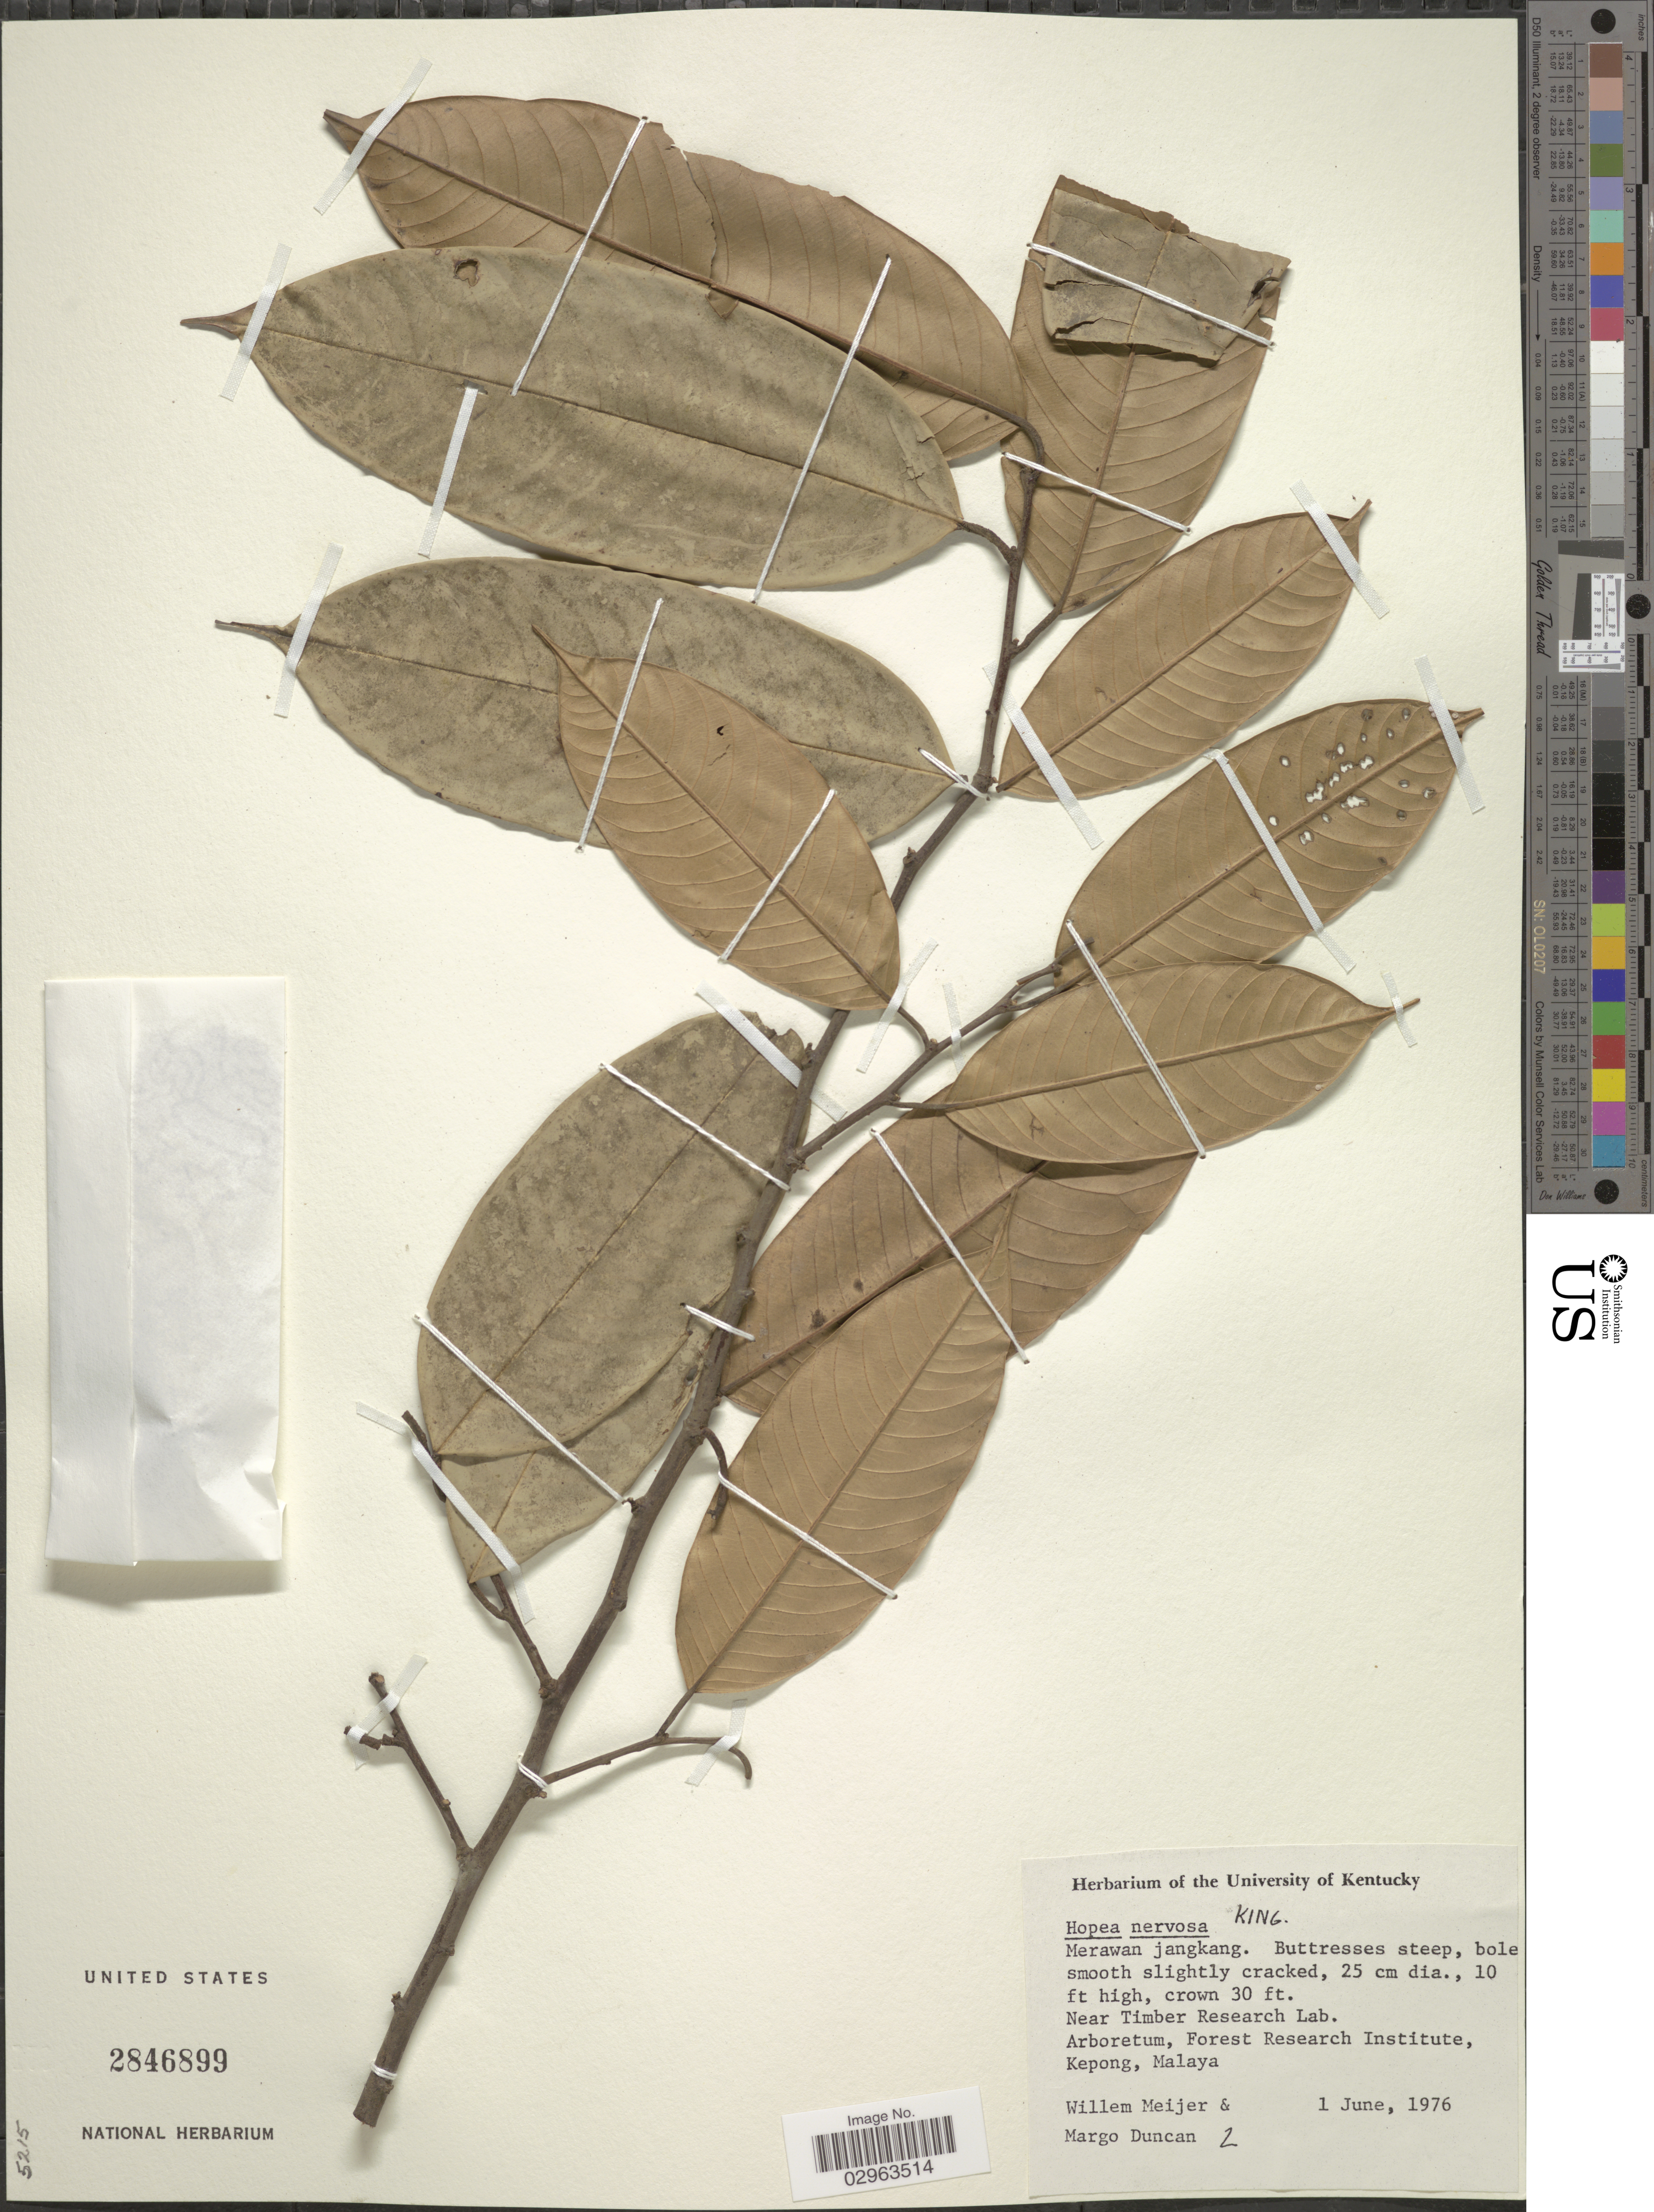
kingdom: Plantae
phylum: Tracheophyta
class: Magnoliopsida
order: Malvales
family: Dipterocarpaceae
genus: Hopea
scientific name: Hopea nervosa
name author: R.M. King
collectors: W. Meijer & M. Duncan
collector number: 2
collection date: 1976-06-01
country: Malaysia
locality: Near Timber Research Lab. Arboretum, Forest Research Institute, Kepong, Malaya.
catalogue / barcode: US 2846899